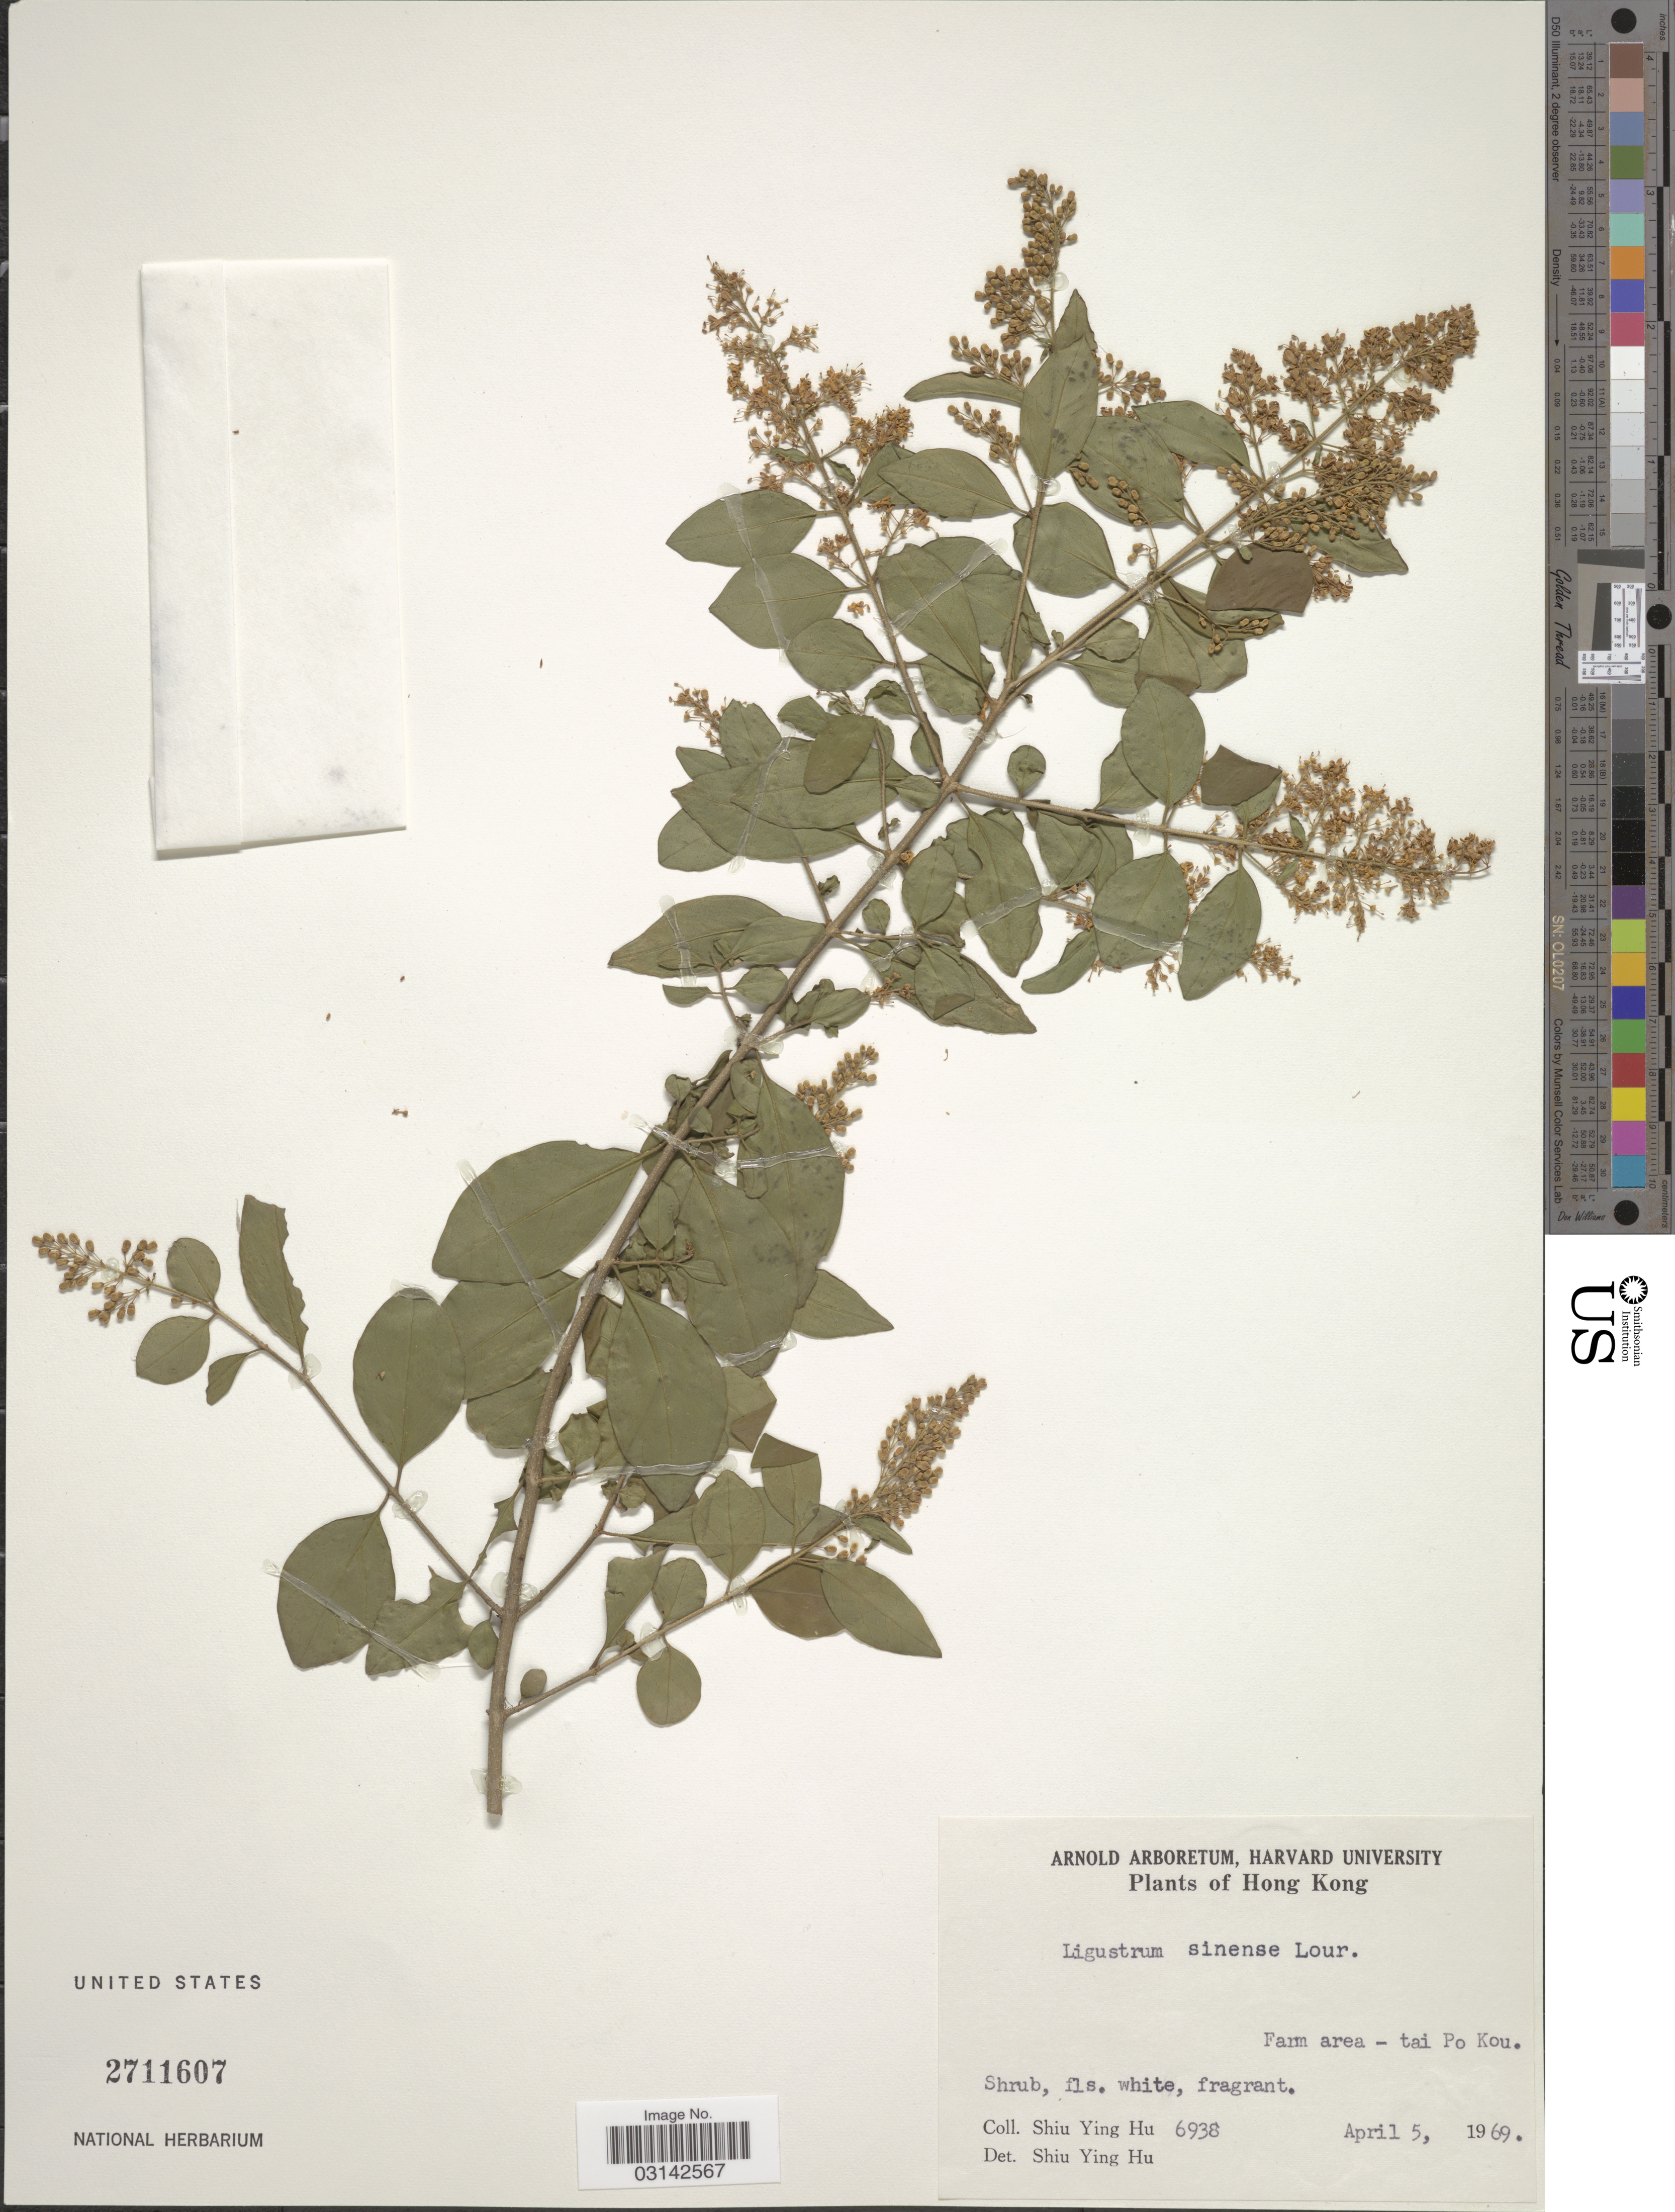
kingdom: Plantae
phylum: Tracheophyta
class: Magnoliopsida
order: Lamiales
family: Oleaceae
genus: Ligustrum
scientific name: Ligustrum sinense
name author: Lour.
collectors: S. Y. Hu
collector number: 6938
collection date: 1969-04-05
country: China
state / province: Hong Kong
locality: Farm area - tai Po Kou.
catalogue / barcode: US 2711607